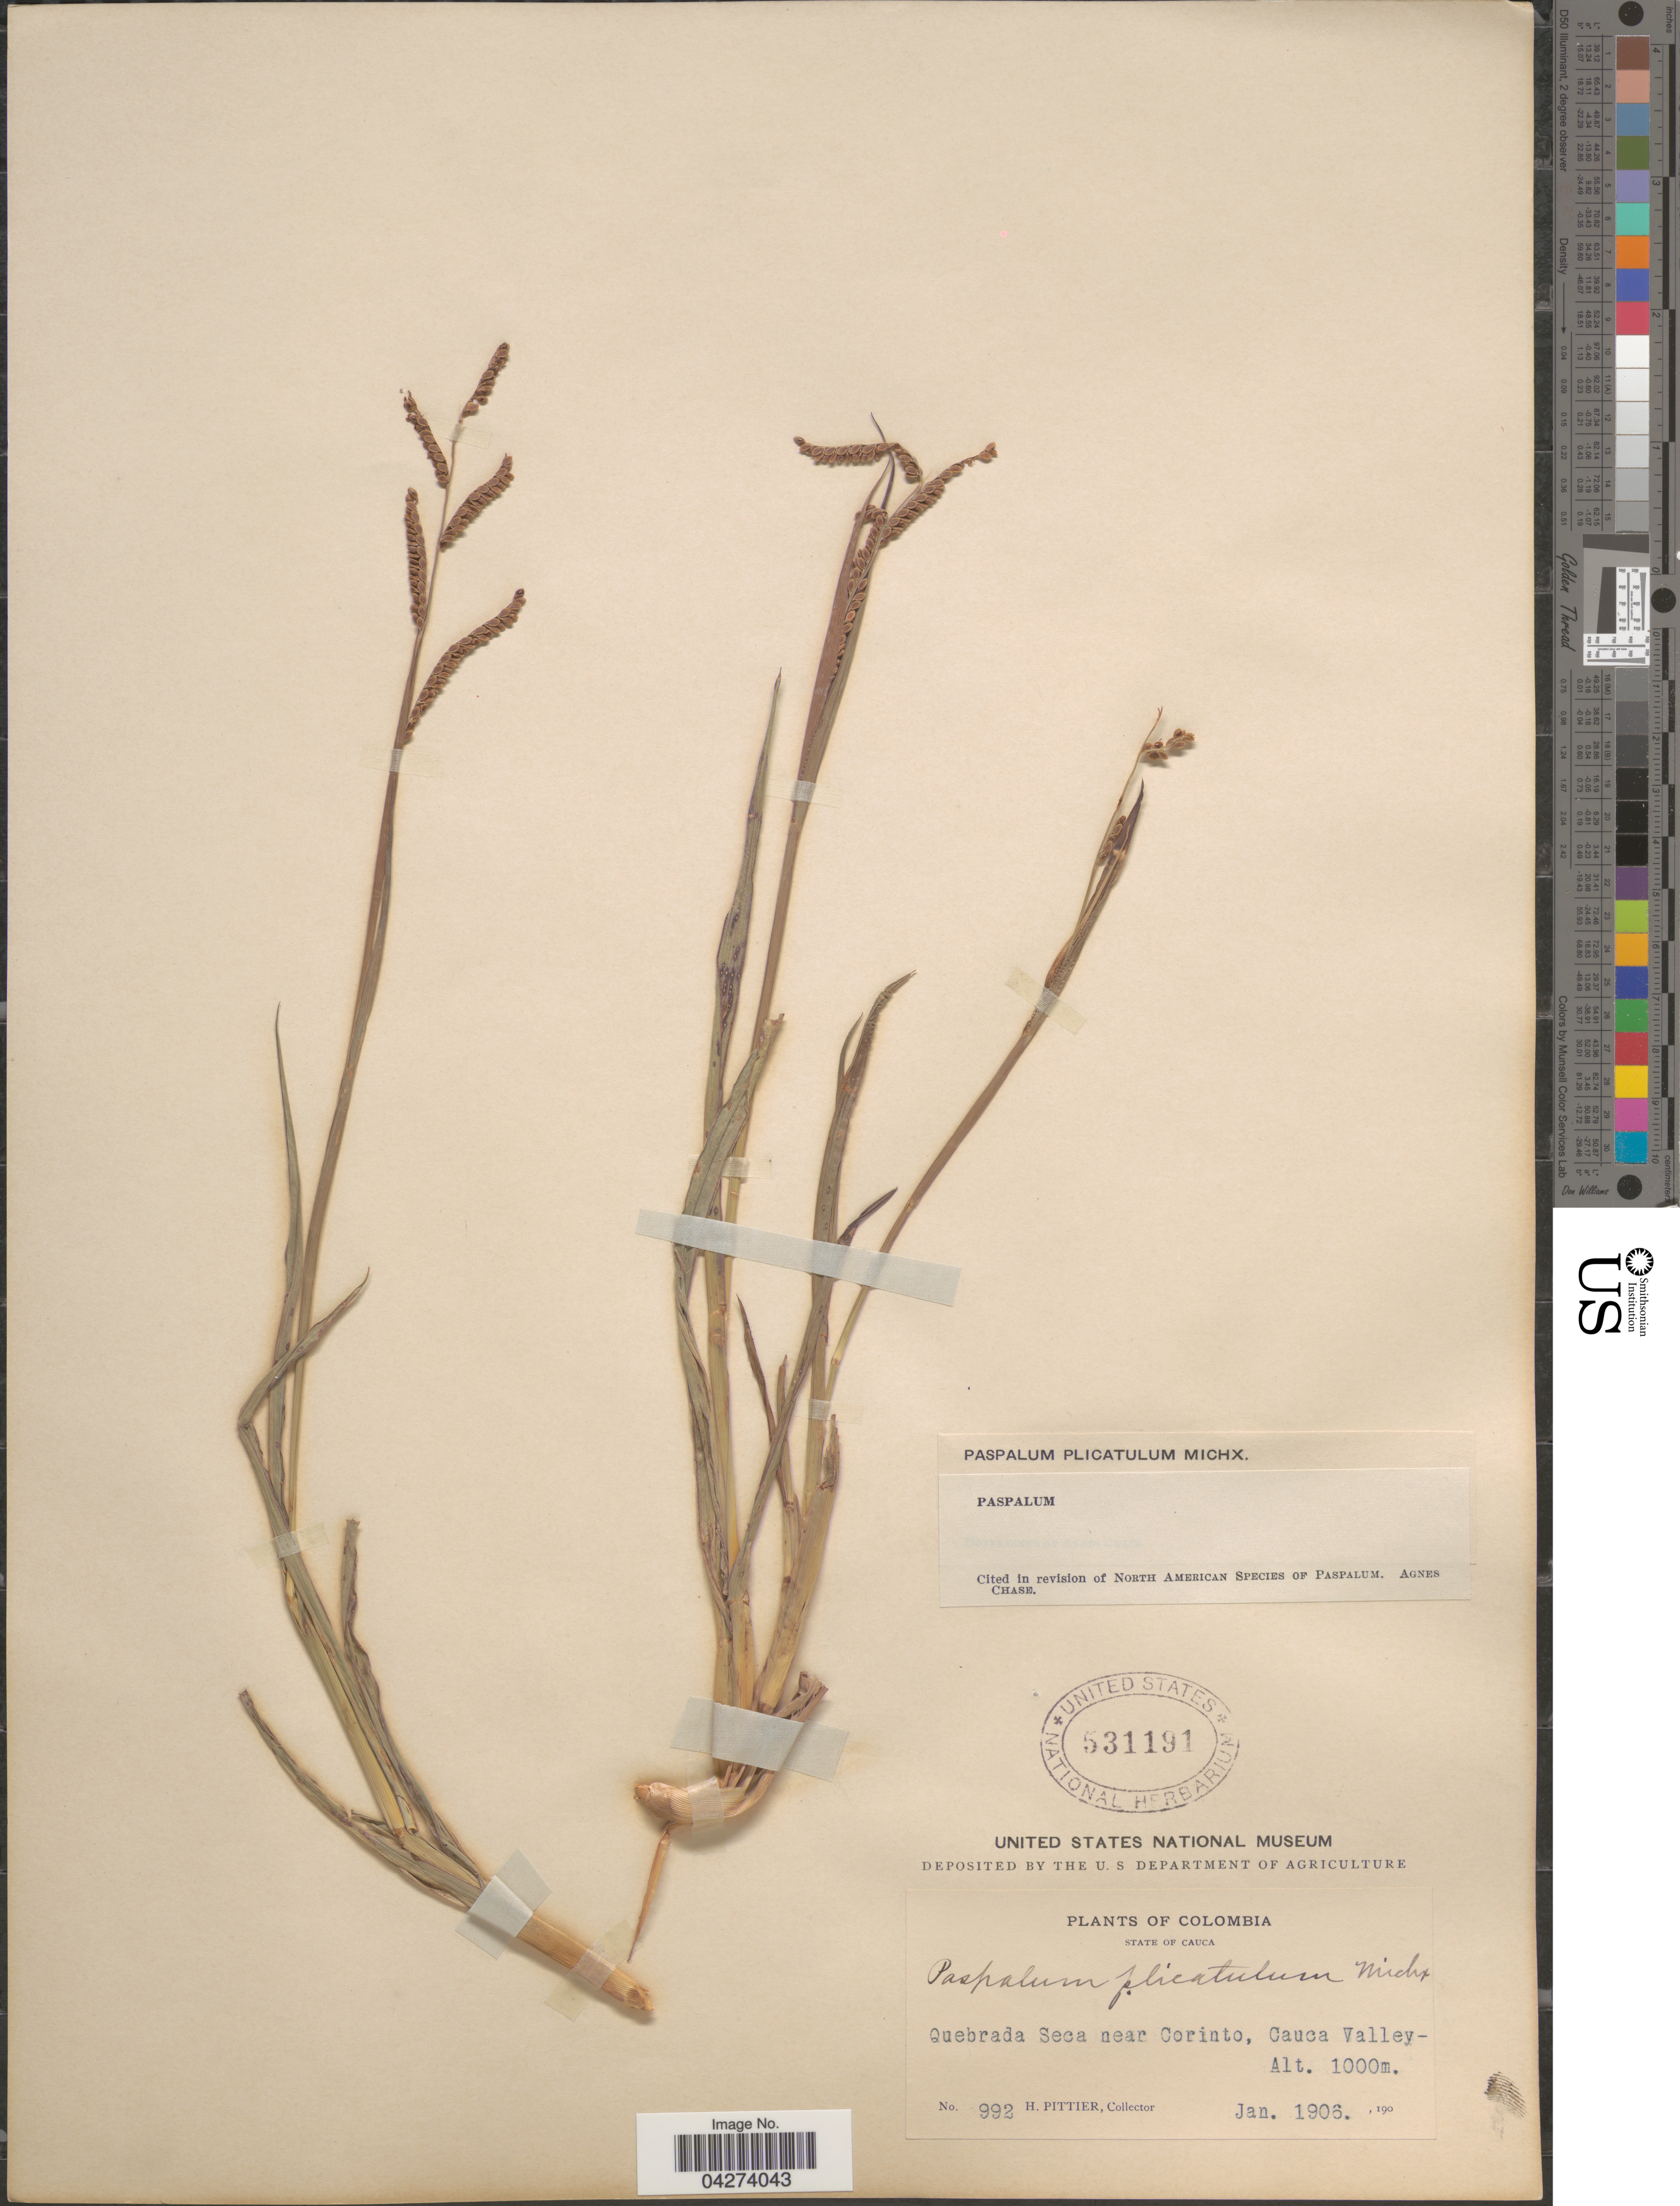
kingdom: Plantae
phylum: Tracheophyta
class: Liliopsida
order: Poales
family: Poaceae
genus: Paspalum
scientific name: Paspalum plicatulum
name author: Michx.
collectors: H. F. Pittier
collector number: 992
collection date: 1906-01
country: Colombia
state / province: Cauca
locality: Quebrada Seca near Corinto, Cauca Valley.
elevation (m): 1000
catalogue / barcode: US 531191